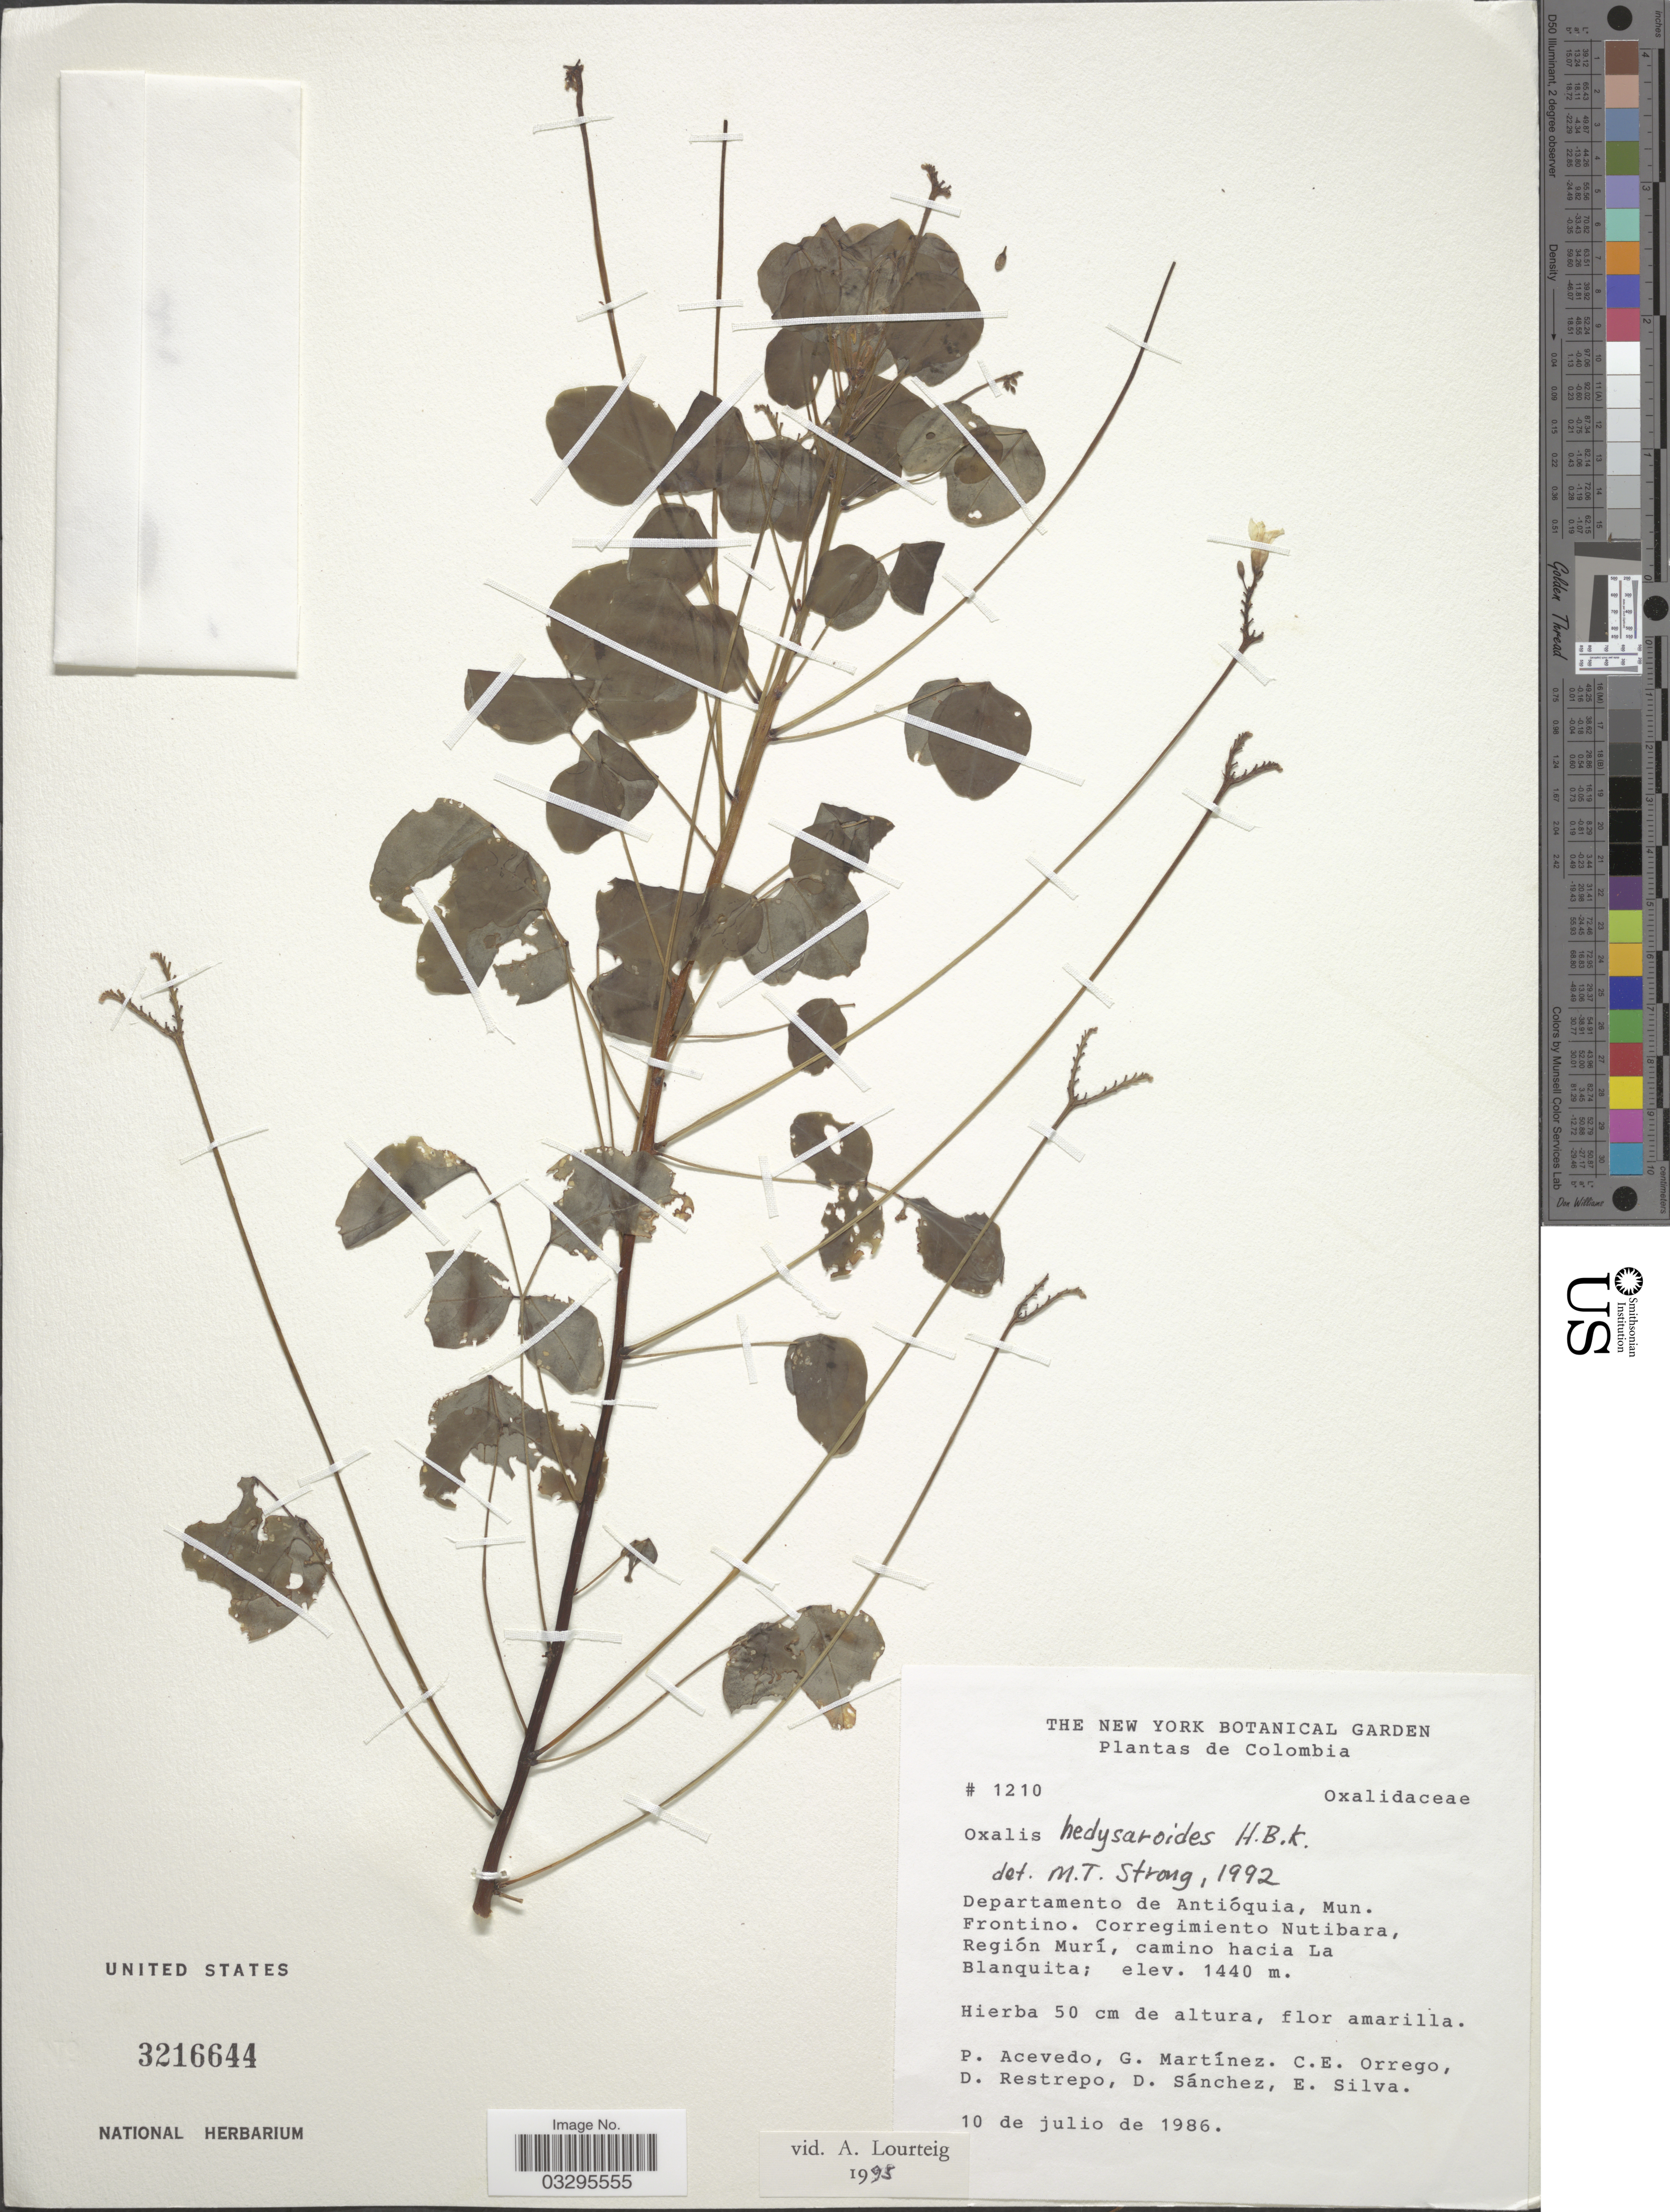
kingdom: Plantae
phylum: Tracheophyta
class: Magnoliopsida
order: Oxalidales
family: Oxalidaceae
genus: Oxalis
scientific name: Oxalis hedysaroides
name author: Kunth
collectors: P. Acevedo-Rodr., G. Martínez, C. Orrego, D. Restrepo & et al.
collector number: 1210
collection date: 1986-07-10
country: Colombia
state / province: Antioquia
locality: Departamento de Antióquia, Mun. Frontino. Corregimiento Nutibara, Región Murí, camino hacia La Blanquita.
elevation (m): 1440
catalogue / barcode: US 3216644